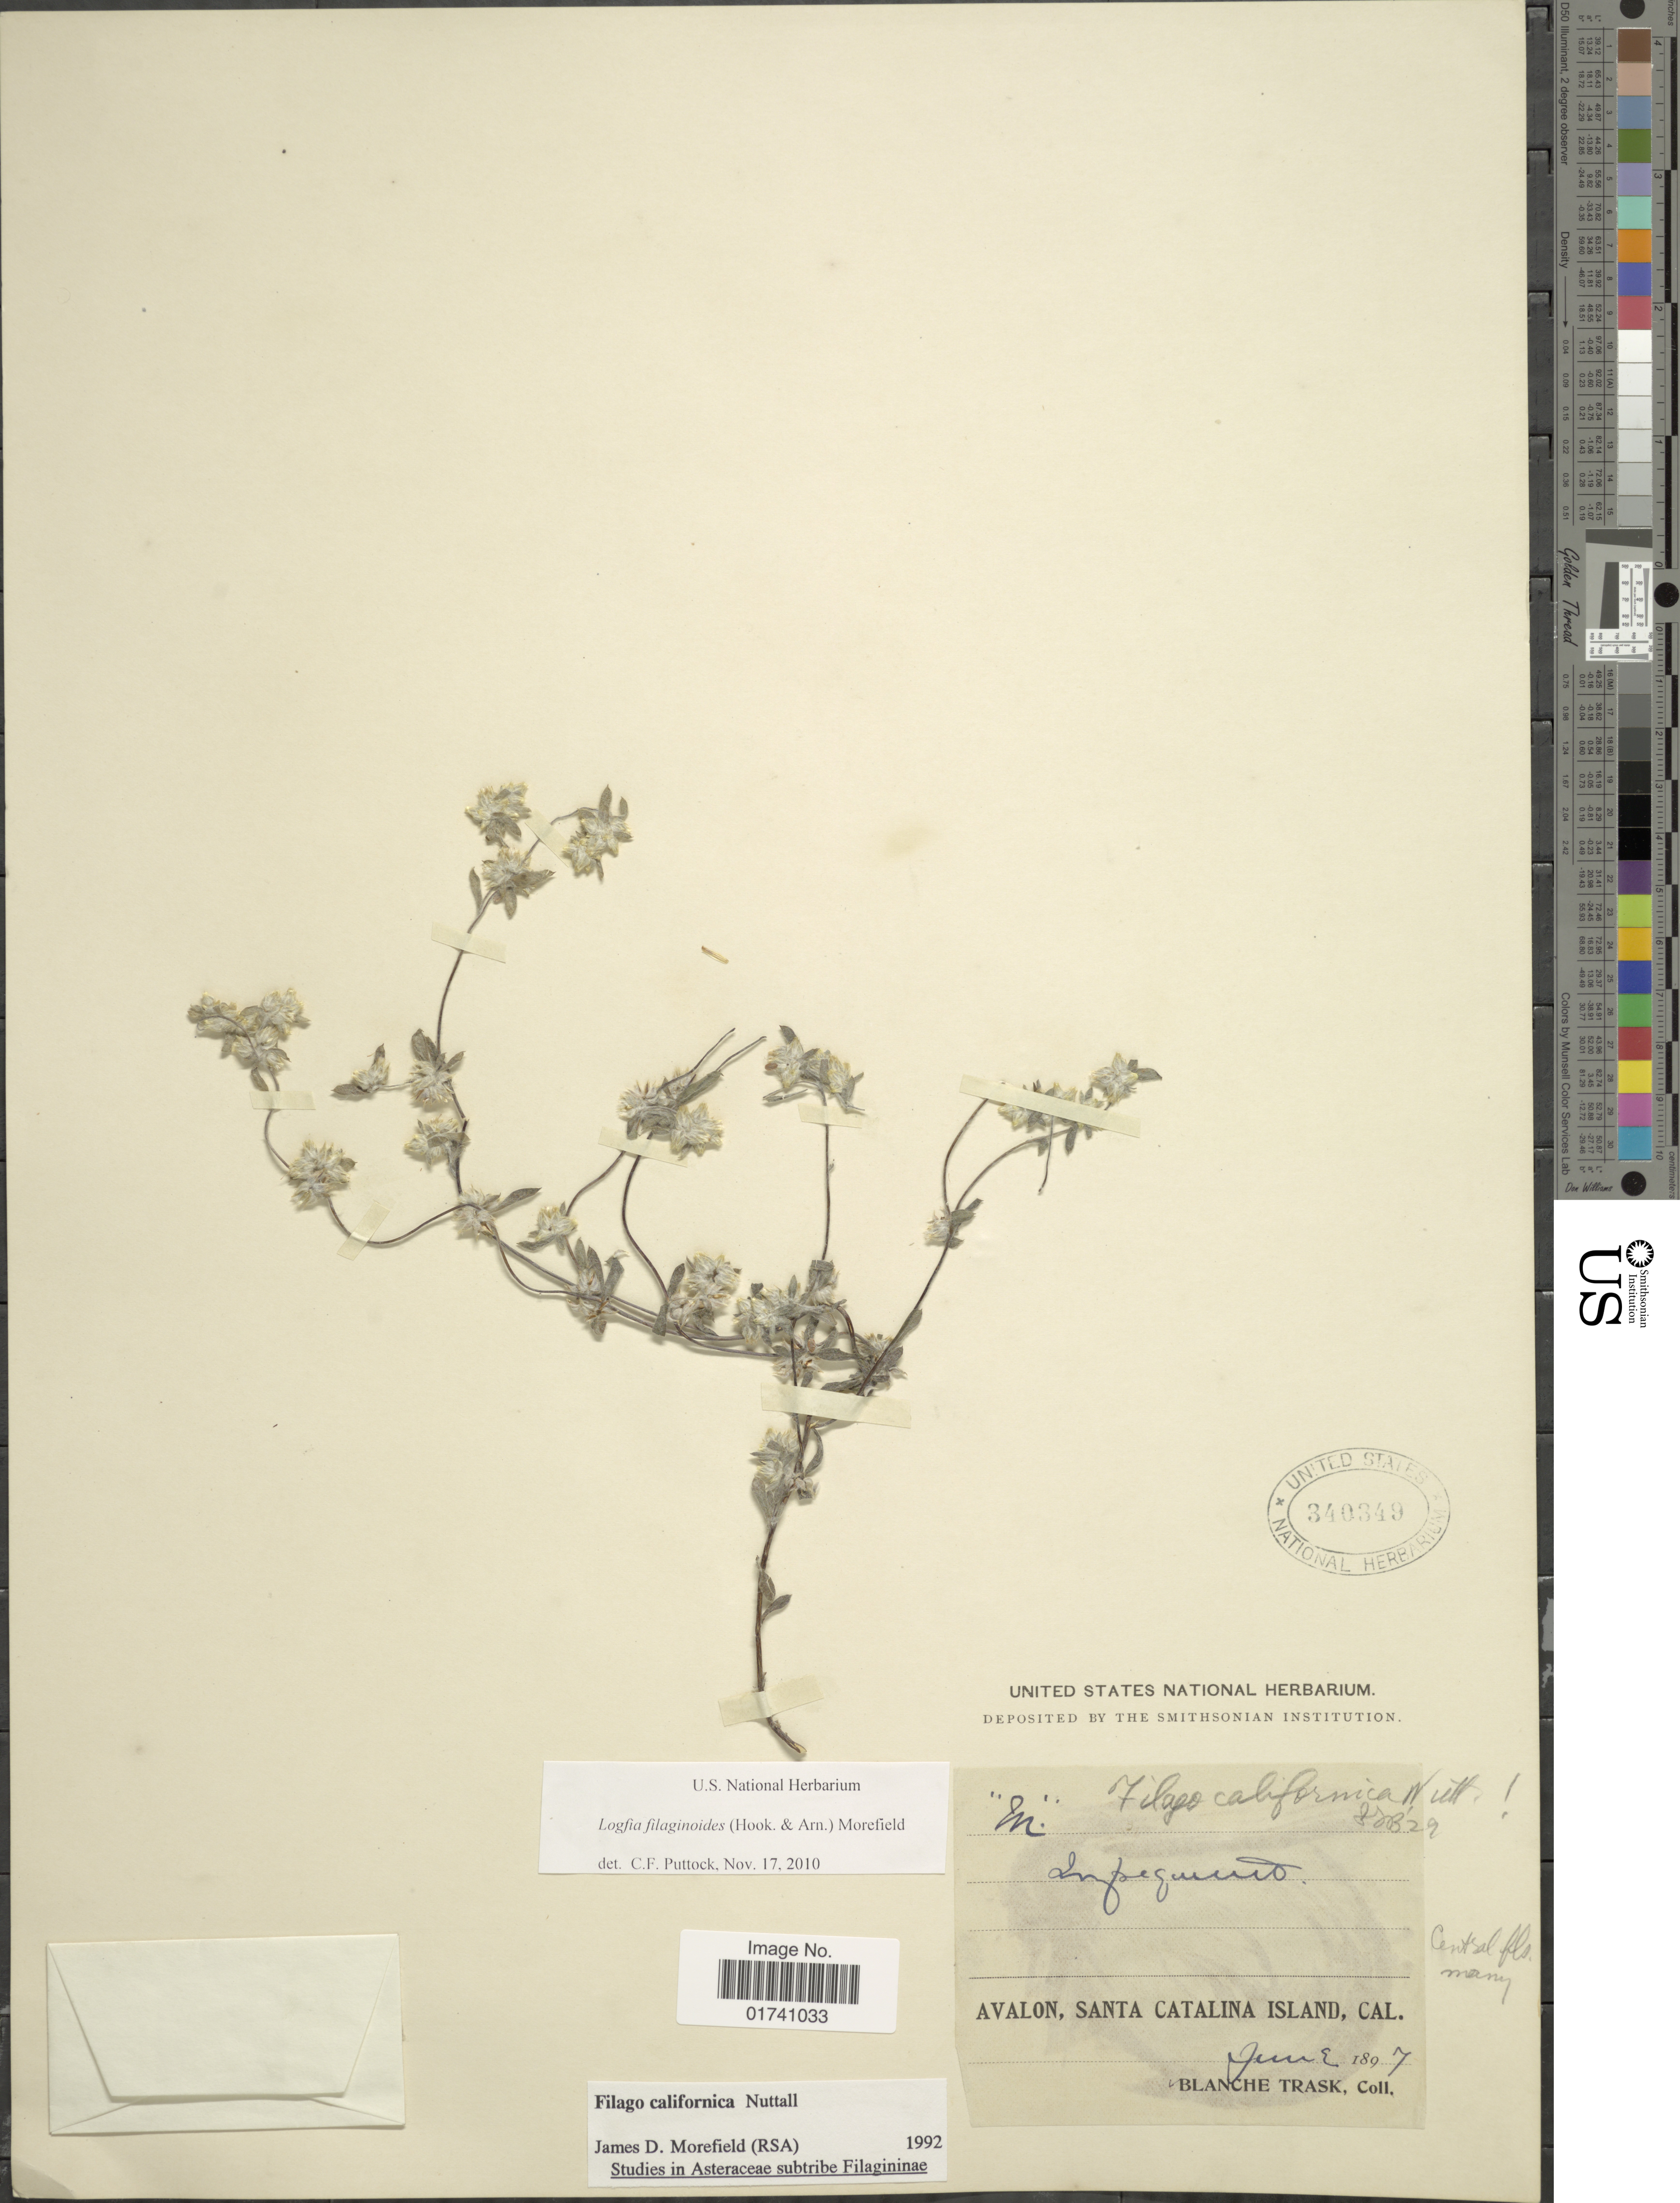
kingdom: Plantae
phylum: Tracheophyta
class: Magnoliopsida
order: Asterales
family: Asteraceae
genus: Logfia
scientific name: Logfia filaginoides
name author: (Hook. & Arn.) Morefield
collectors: B. Trask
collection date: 1897-06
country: United States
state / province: California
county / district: Los Angeles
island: Santa Catalina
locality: Avalon, Santa Catalina Island, Cal.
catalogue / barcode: US 340349